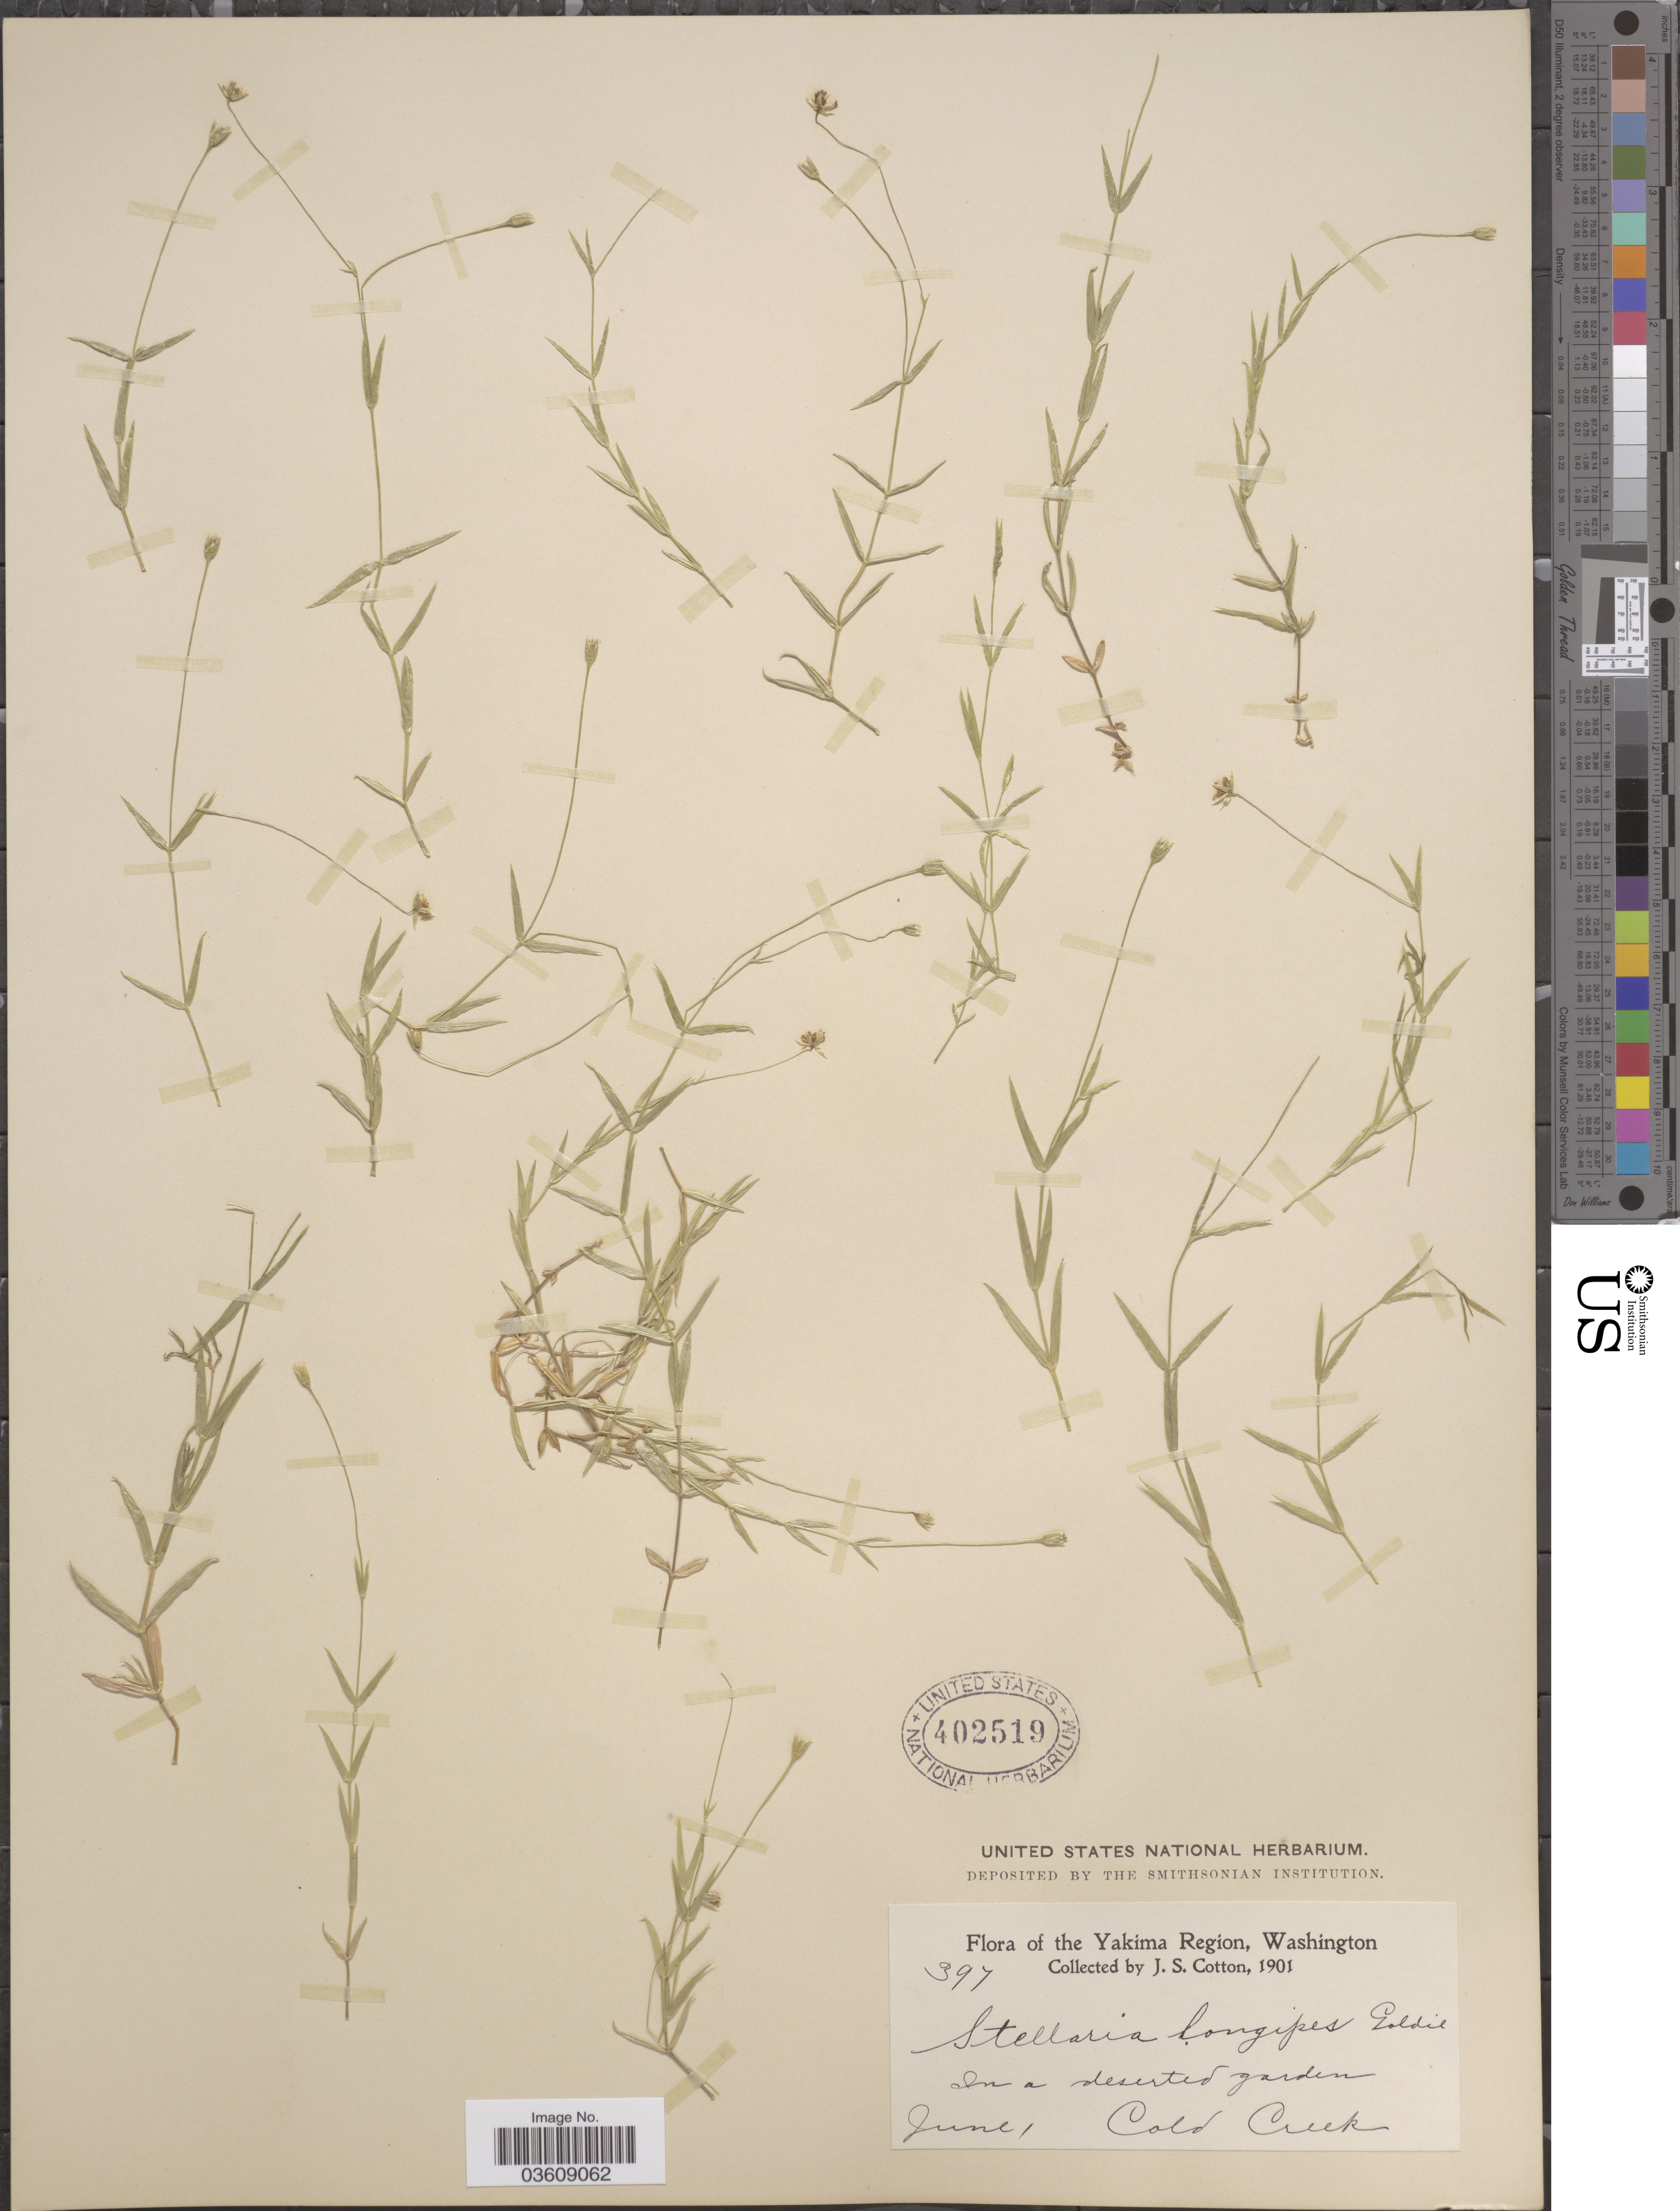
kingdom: Plantae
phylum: Tracheophyta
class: Magnoliopsida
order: Caryophyllales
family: Caryophyllaceae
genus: Stellaria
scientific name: Stellaria longipes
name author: Goldie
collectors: J. S. Cotton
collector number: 397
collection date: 1901-06-01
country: United States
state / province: Washington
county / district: Yakima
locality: Yakima Region. In a deserted garden, Cold Creek.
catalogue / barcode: US 402519